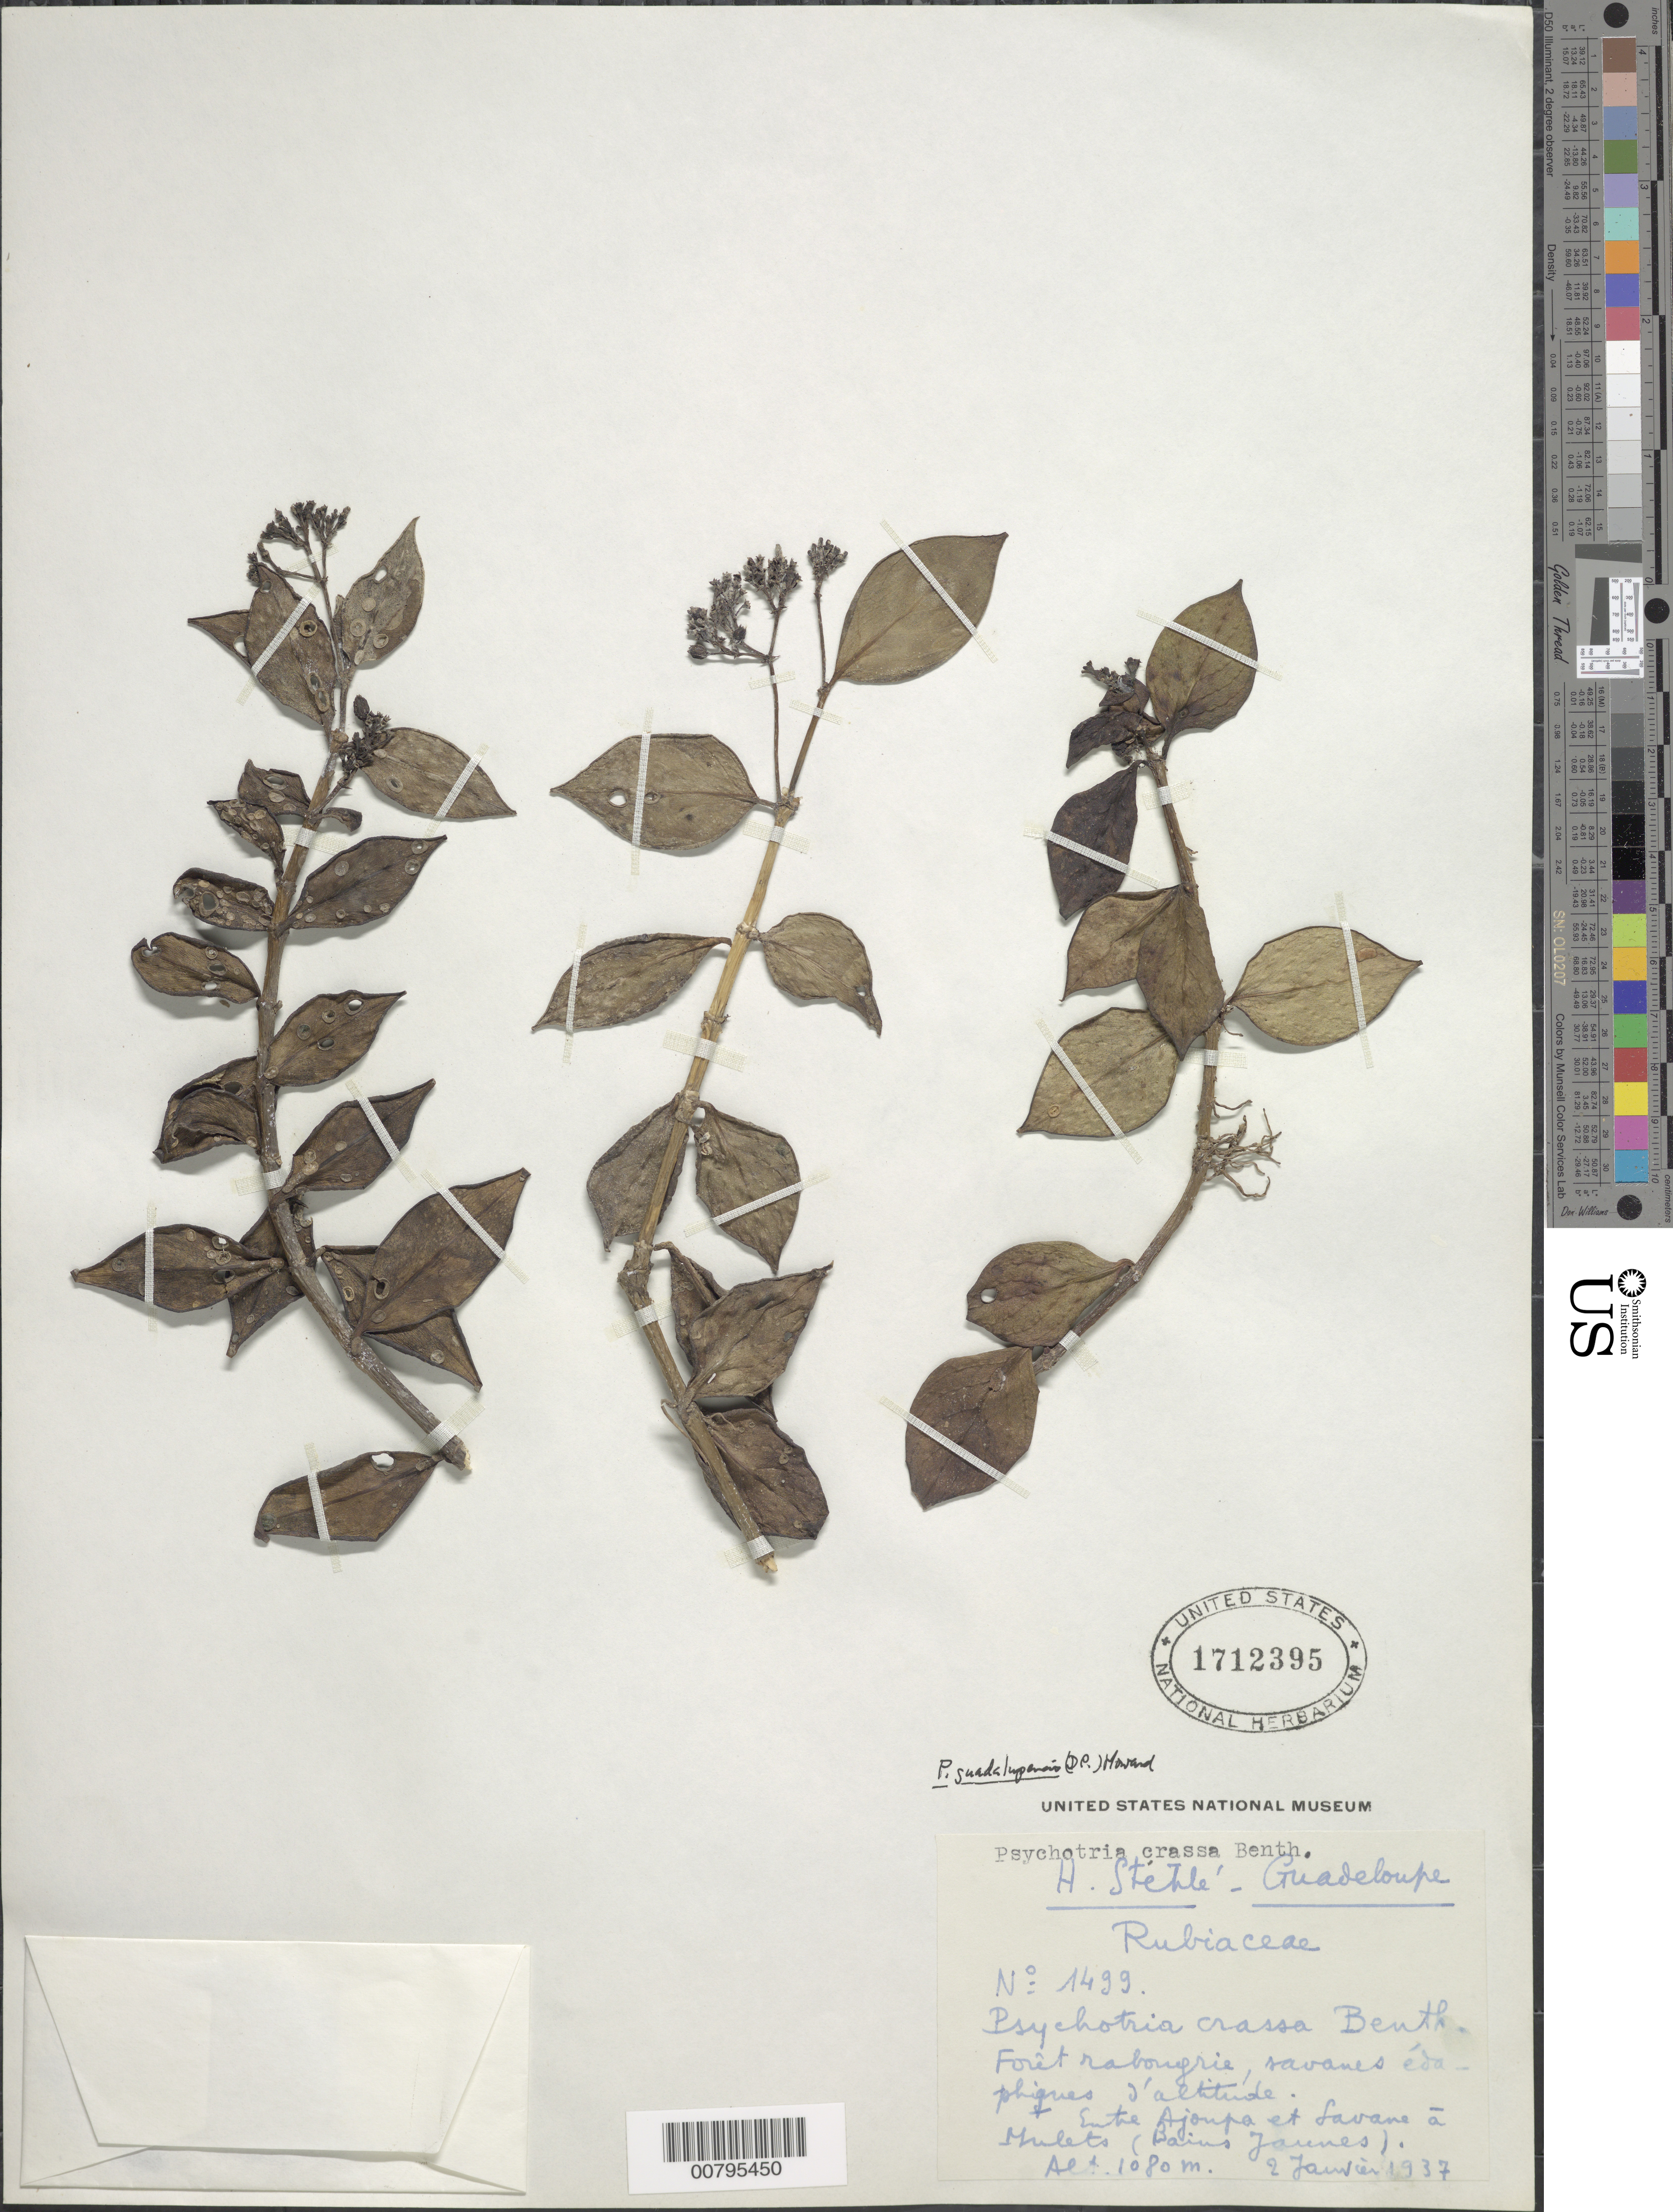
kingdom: Plantae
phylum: Tracheophyta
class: Magnoliopsida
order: Gentianales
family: Rubiaceae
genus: Notopleura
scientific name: Notopleura guadalupensis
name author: (DC.) C.M. Taylor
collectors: H. Stehlé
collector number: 1499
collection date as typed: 02 Jan 1937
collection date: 1937-01-02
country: Guadeloupe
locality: Entre Ajoupa et Lavane áMulets (Bains Jaunes)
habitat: Forêt rabougrie, savanes édaphiques d'altitude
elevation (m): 1080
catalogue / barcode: US 1712395